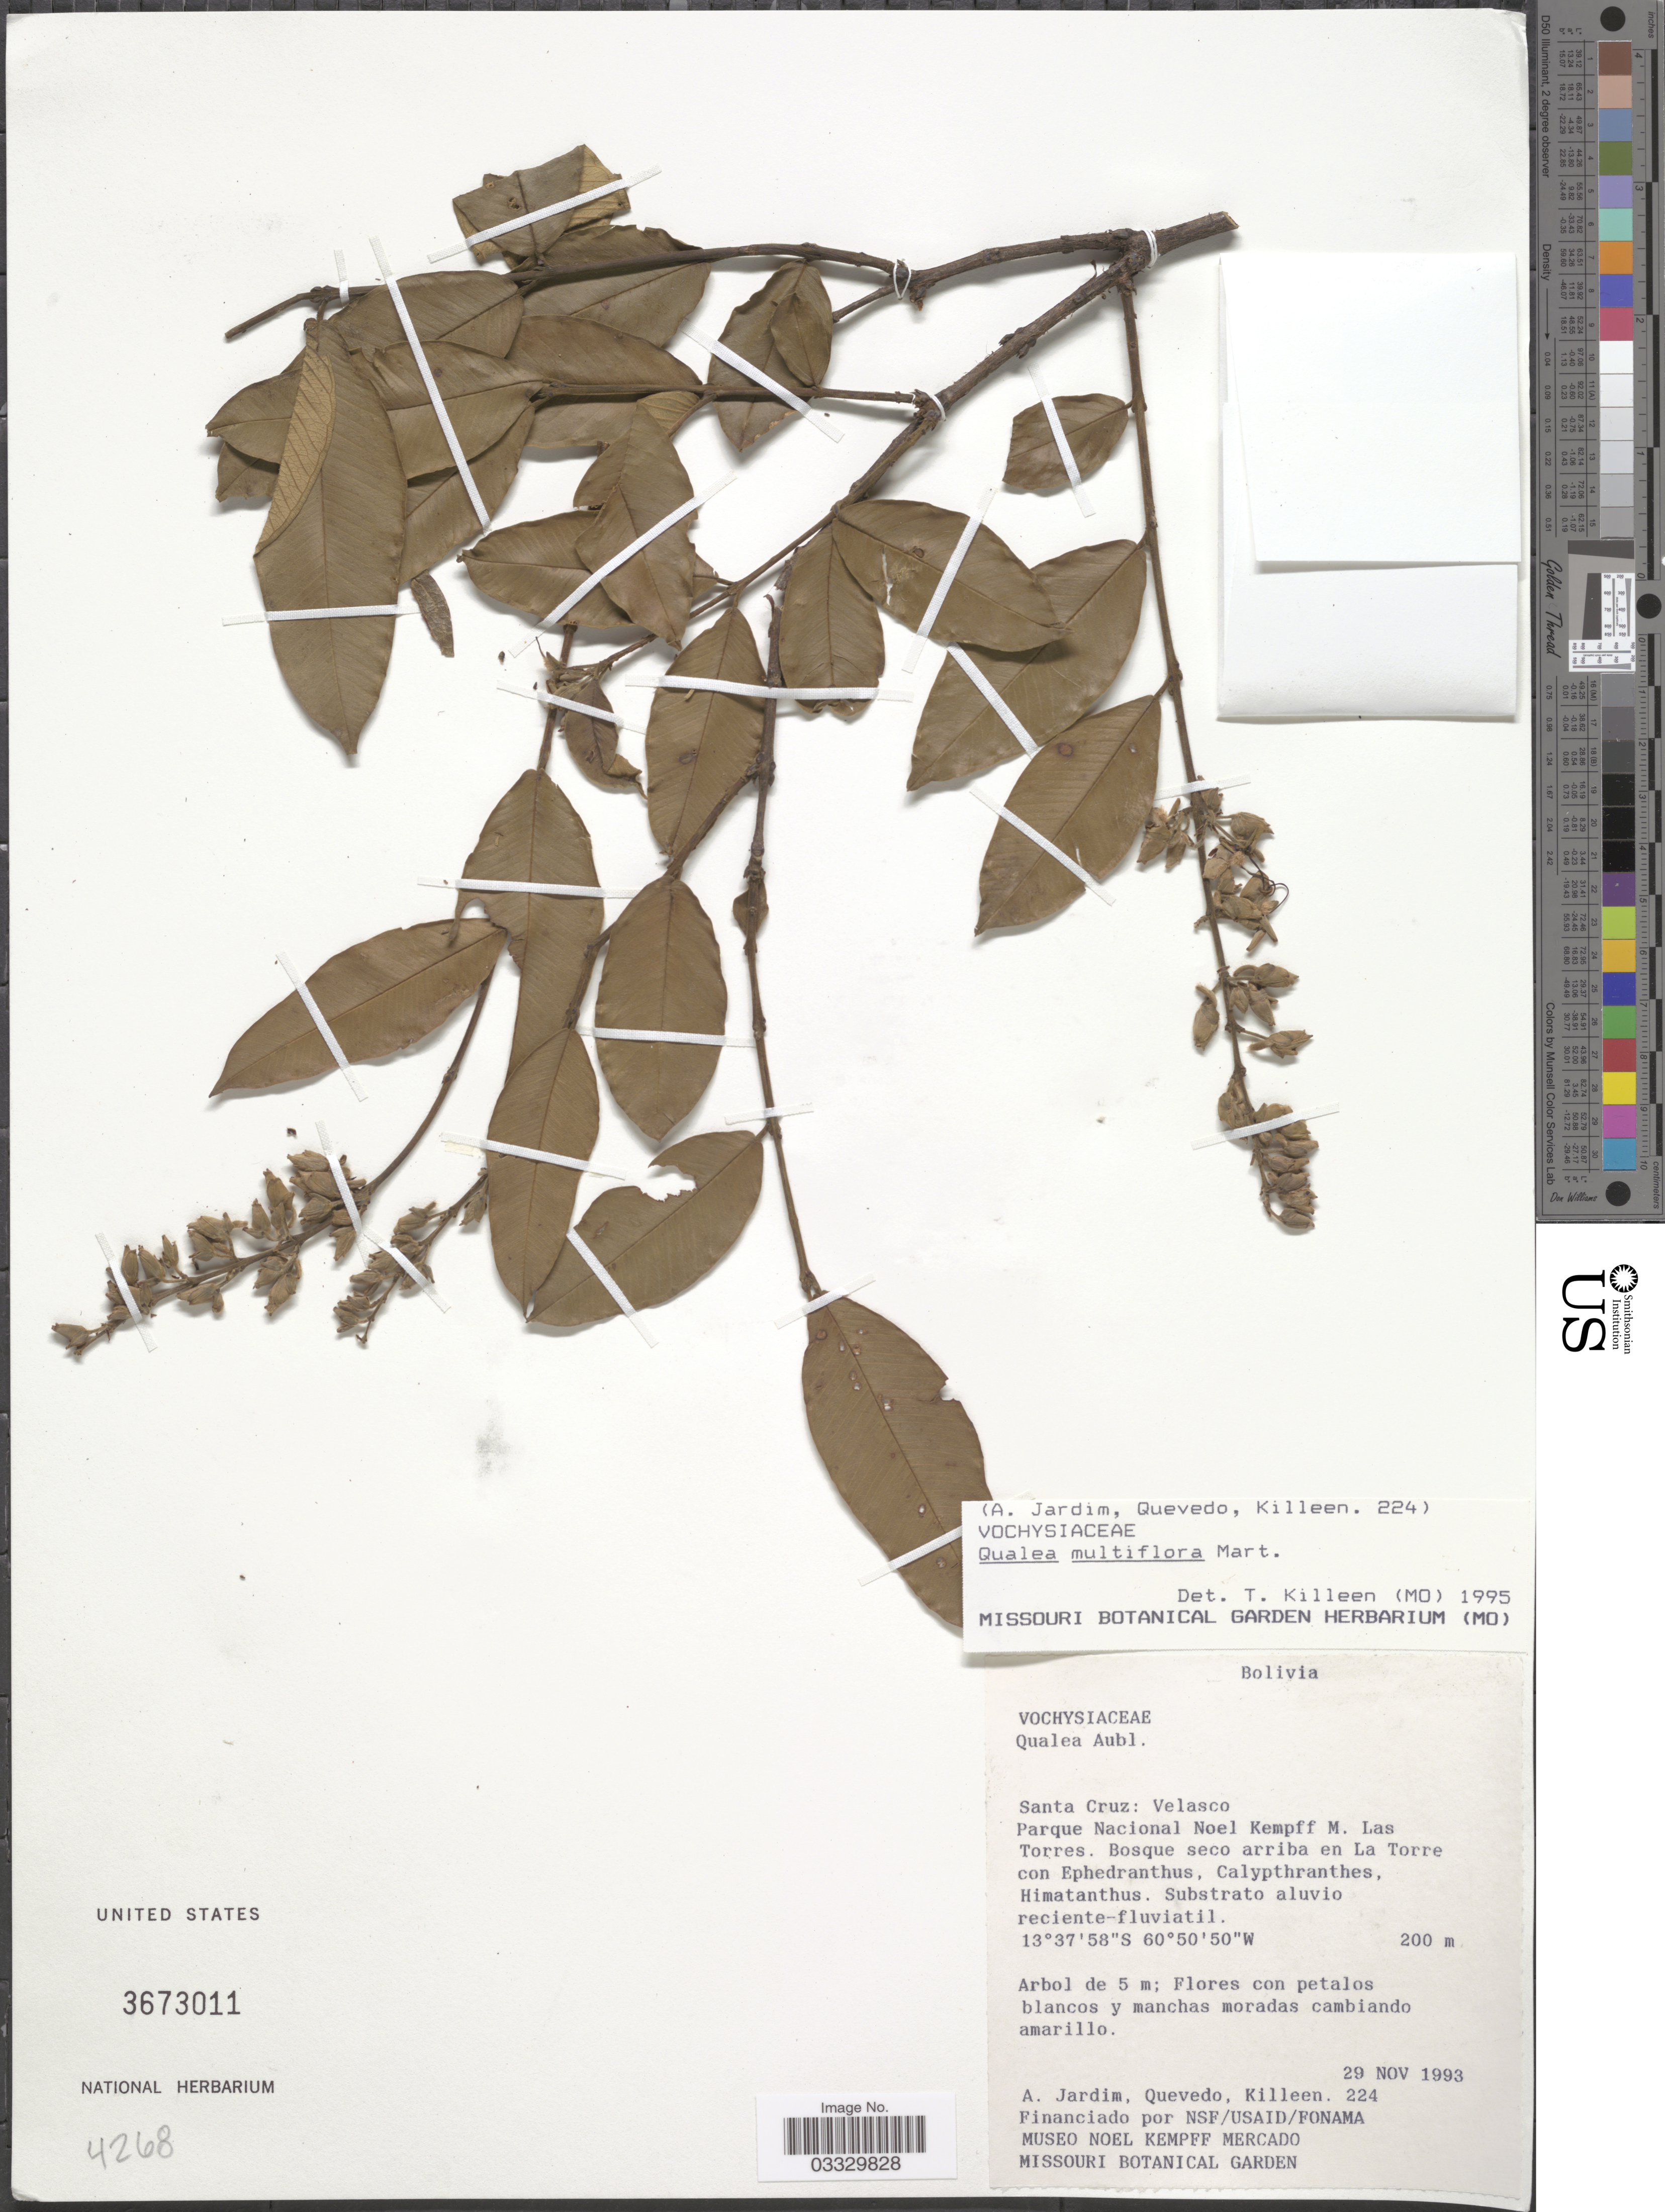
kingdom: Plantae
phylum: Tracheophyta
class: Magnoliopsida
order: Myrtales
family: Vochysiaceae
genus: Qualea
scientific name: Qualea multiflora subsp. multiflora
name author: Mart.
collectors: A. Jardim, -- Quevedo & Killeen, --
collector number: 224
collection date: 1993-11-29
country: Bolivia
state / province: Santa Cruz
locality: Velasco. Parque Nacional Kempff M. Las Torres.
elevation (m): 200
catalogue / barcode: US 3673011